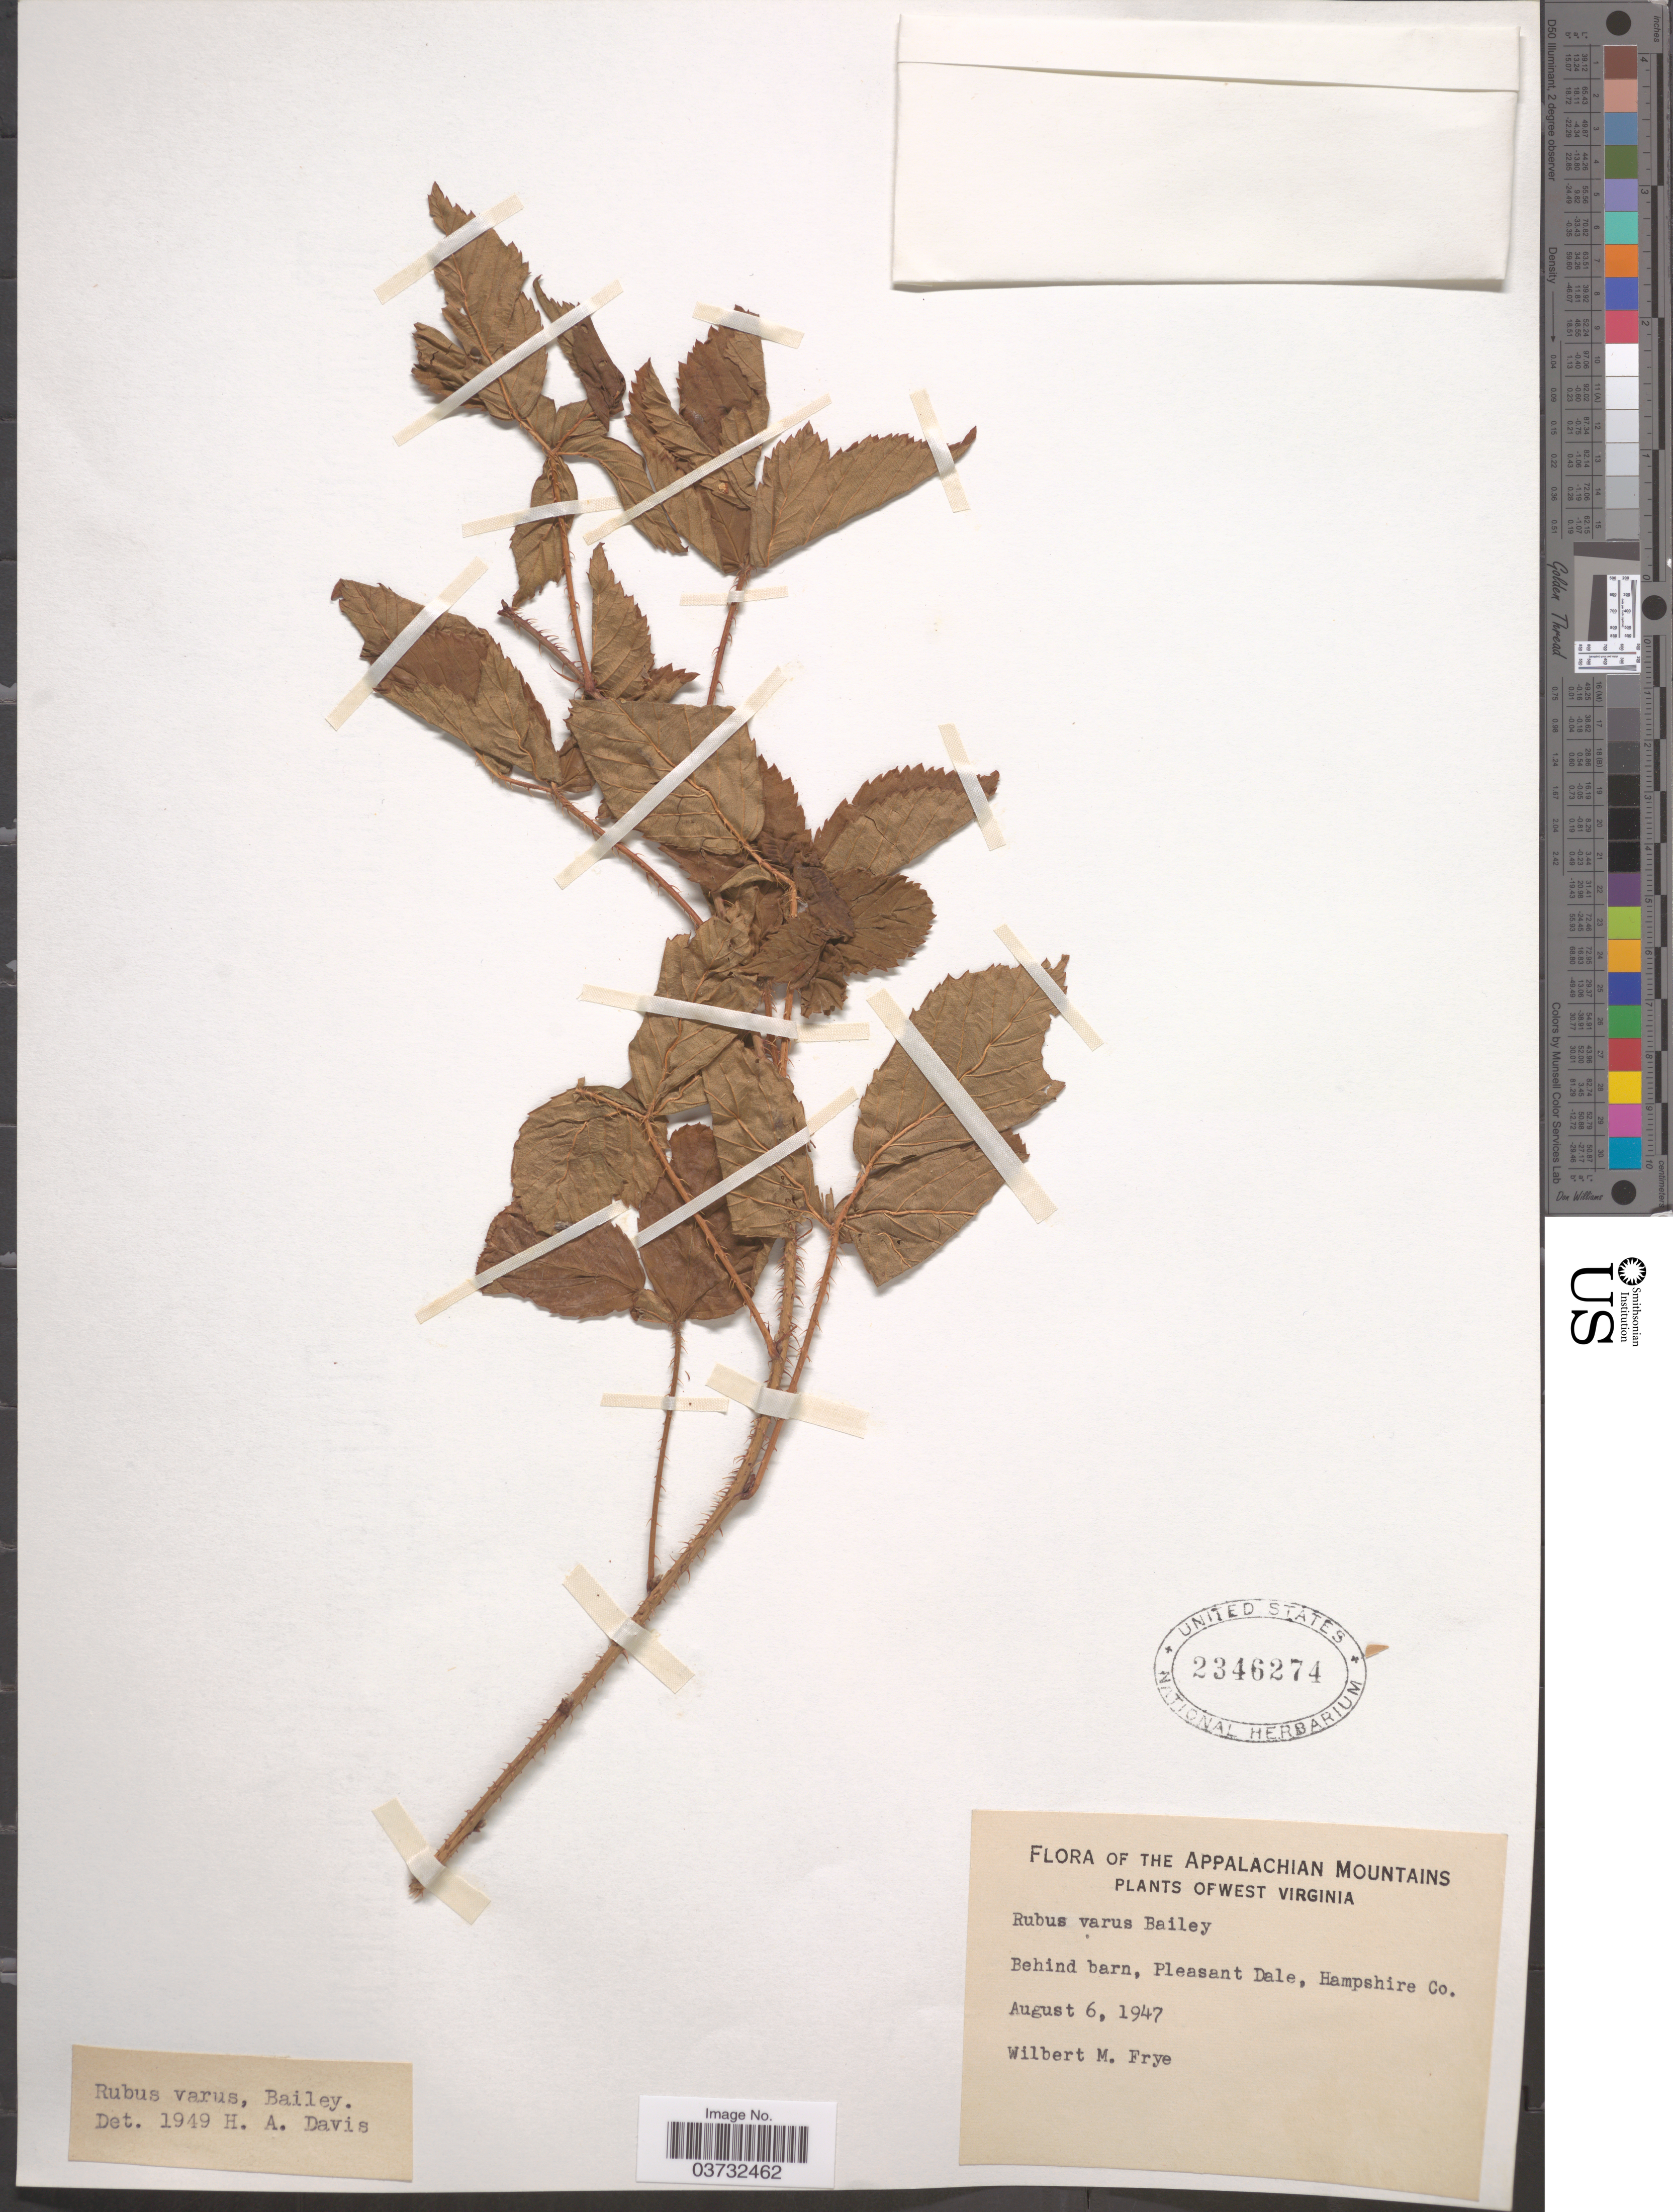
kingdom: Plantae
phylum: Tracheophyta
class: Magnoliopsida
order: Rosales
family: Rosaceae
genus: Rubus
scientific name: Rubus varus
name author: L.H. Bailey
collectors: W. Frye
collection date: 1947-08-06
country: United States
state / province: West Virginia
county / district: Hampshire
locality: Appalachian Mountains. Behind barn, Pleasant Dale, Hampshire Co.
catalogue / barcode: US 2346274